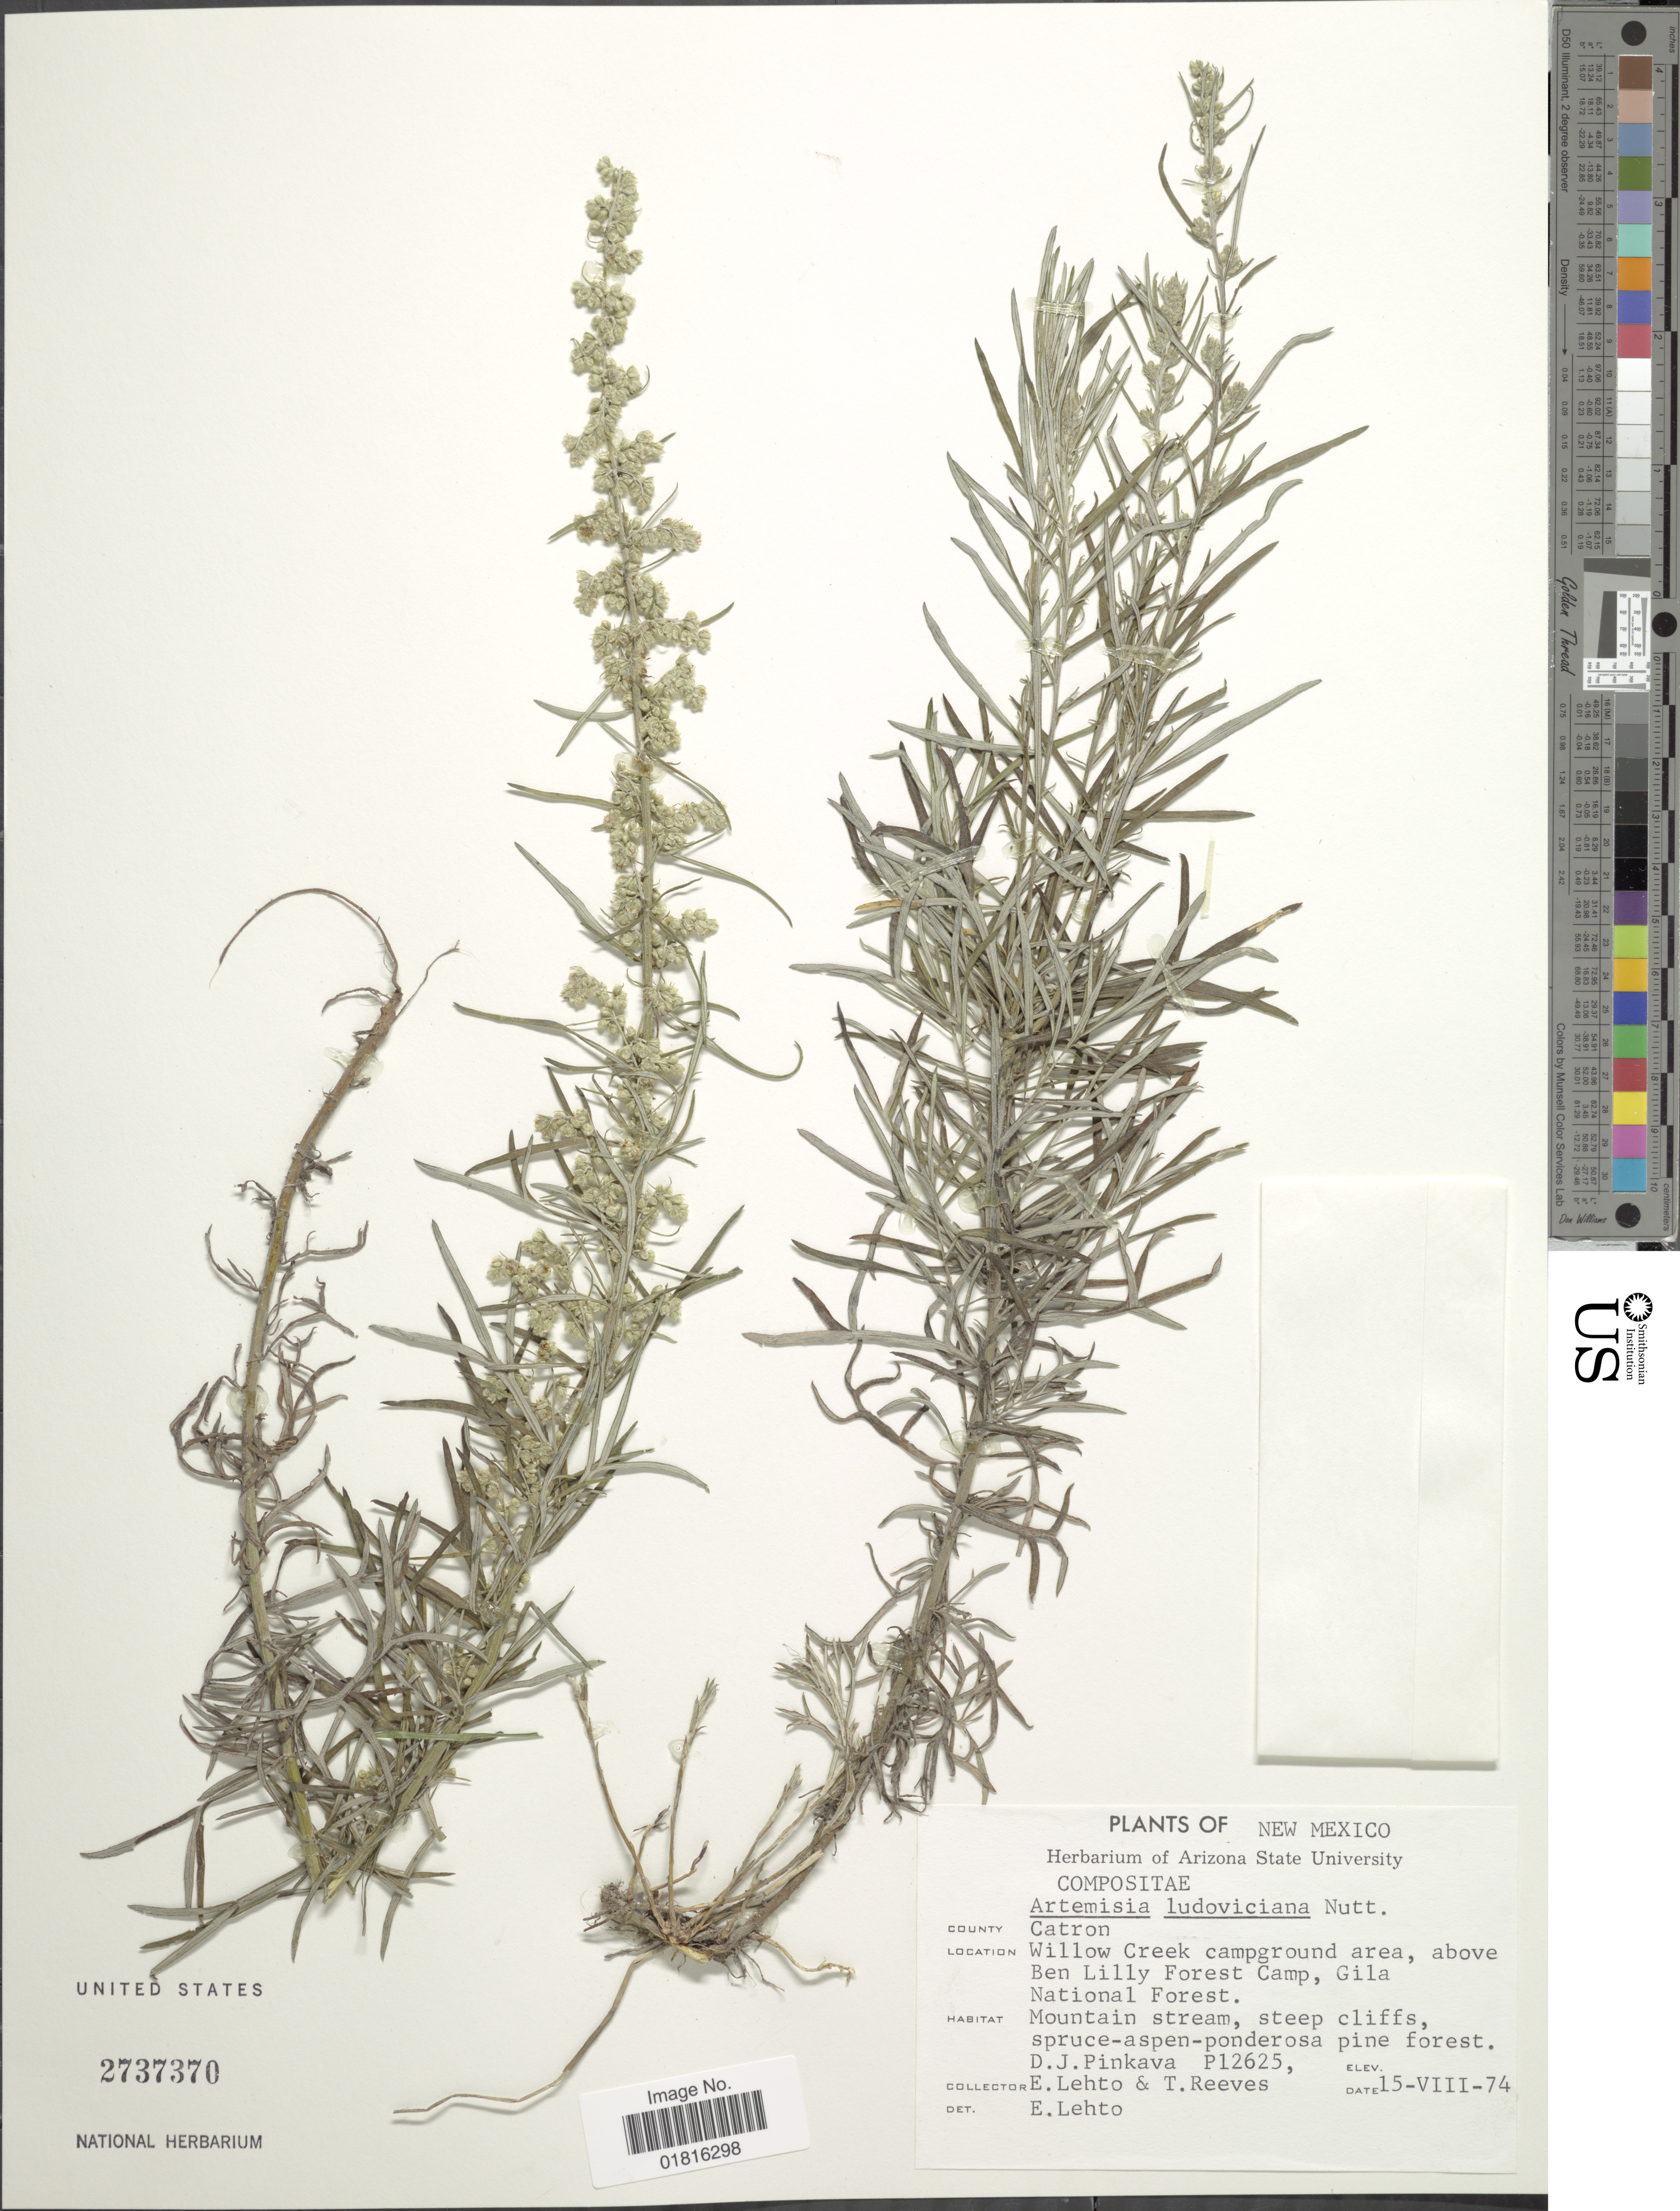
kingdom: Plantae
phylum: Tracheophyta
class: Magnoliopsida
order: Asterales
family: Asteraceae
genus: Artemisia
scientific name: Artemisia ludoviciana subsp. ludoviciana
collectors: D. J. Pinkava, E. Lehto & T. Reeves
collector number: P12625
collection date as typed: Transcribed d/m/y: 15/8/74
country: United States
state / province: New Mexico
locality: County Catron, Willow Creek campground area, above Ben Lilly Forest Camp, Gila National Forest, Mountain stream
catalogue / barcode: US 2737370